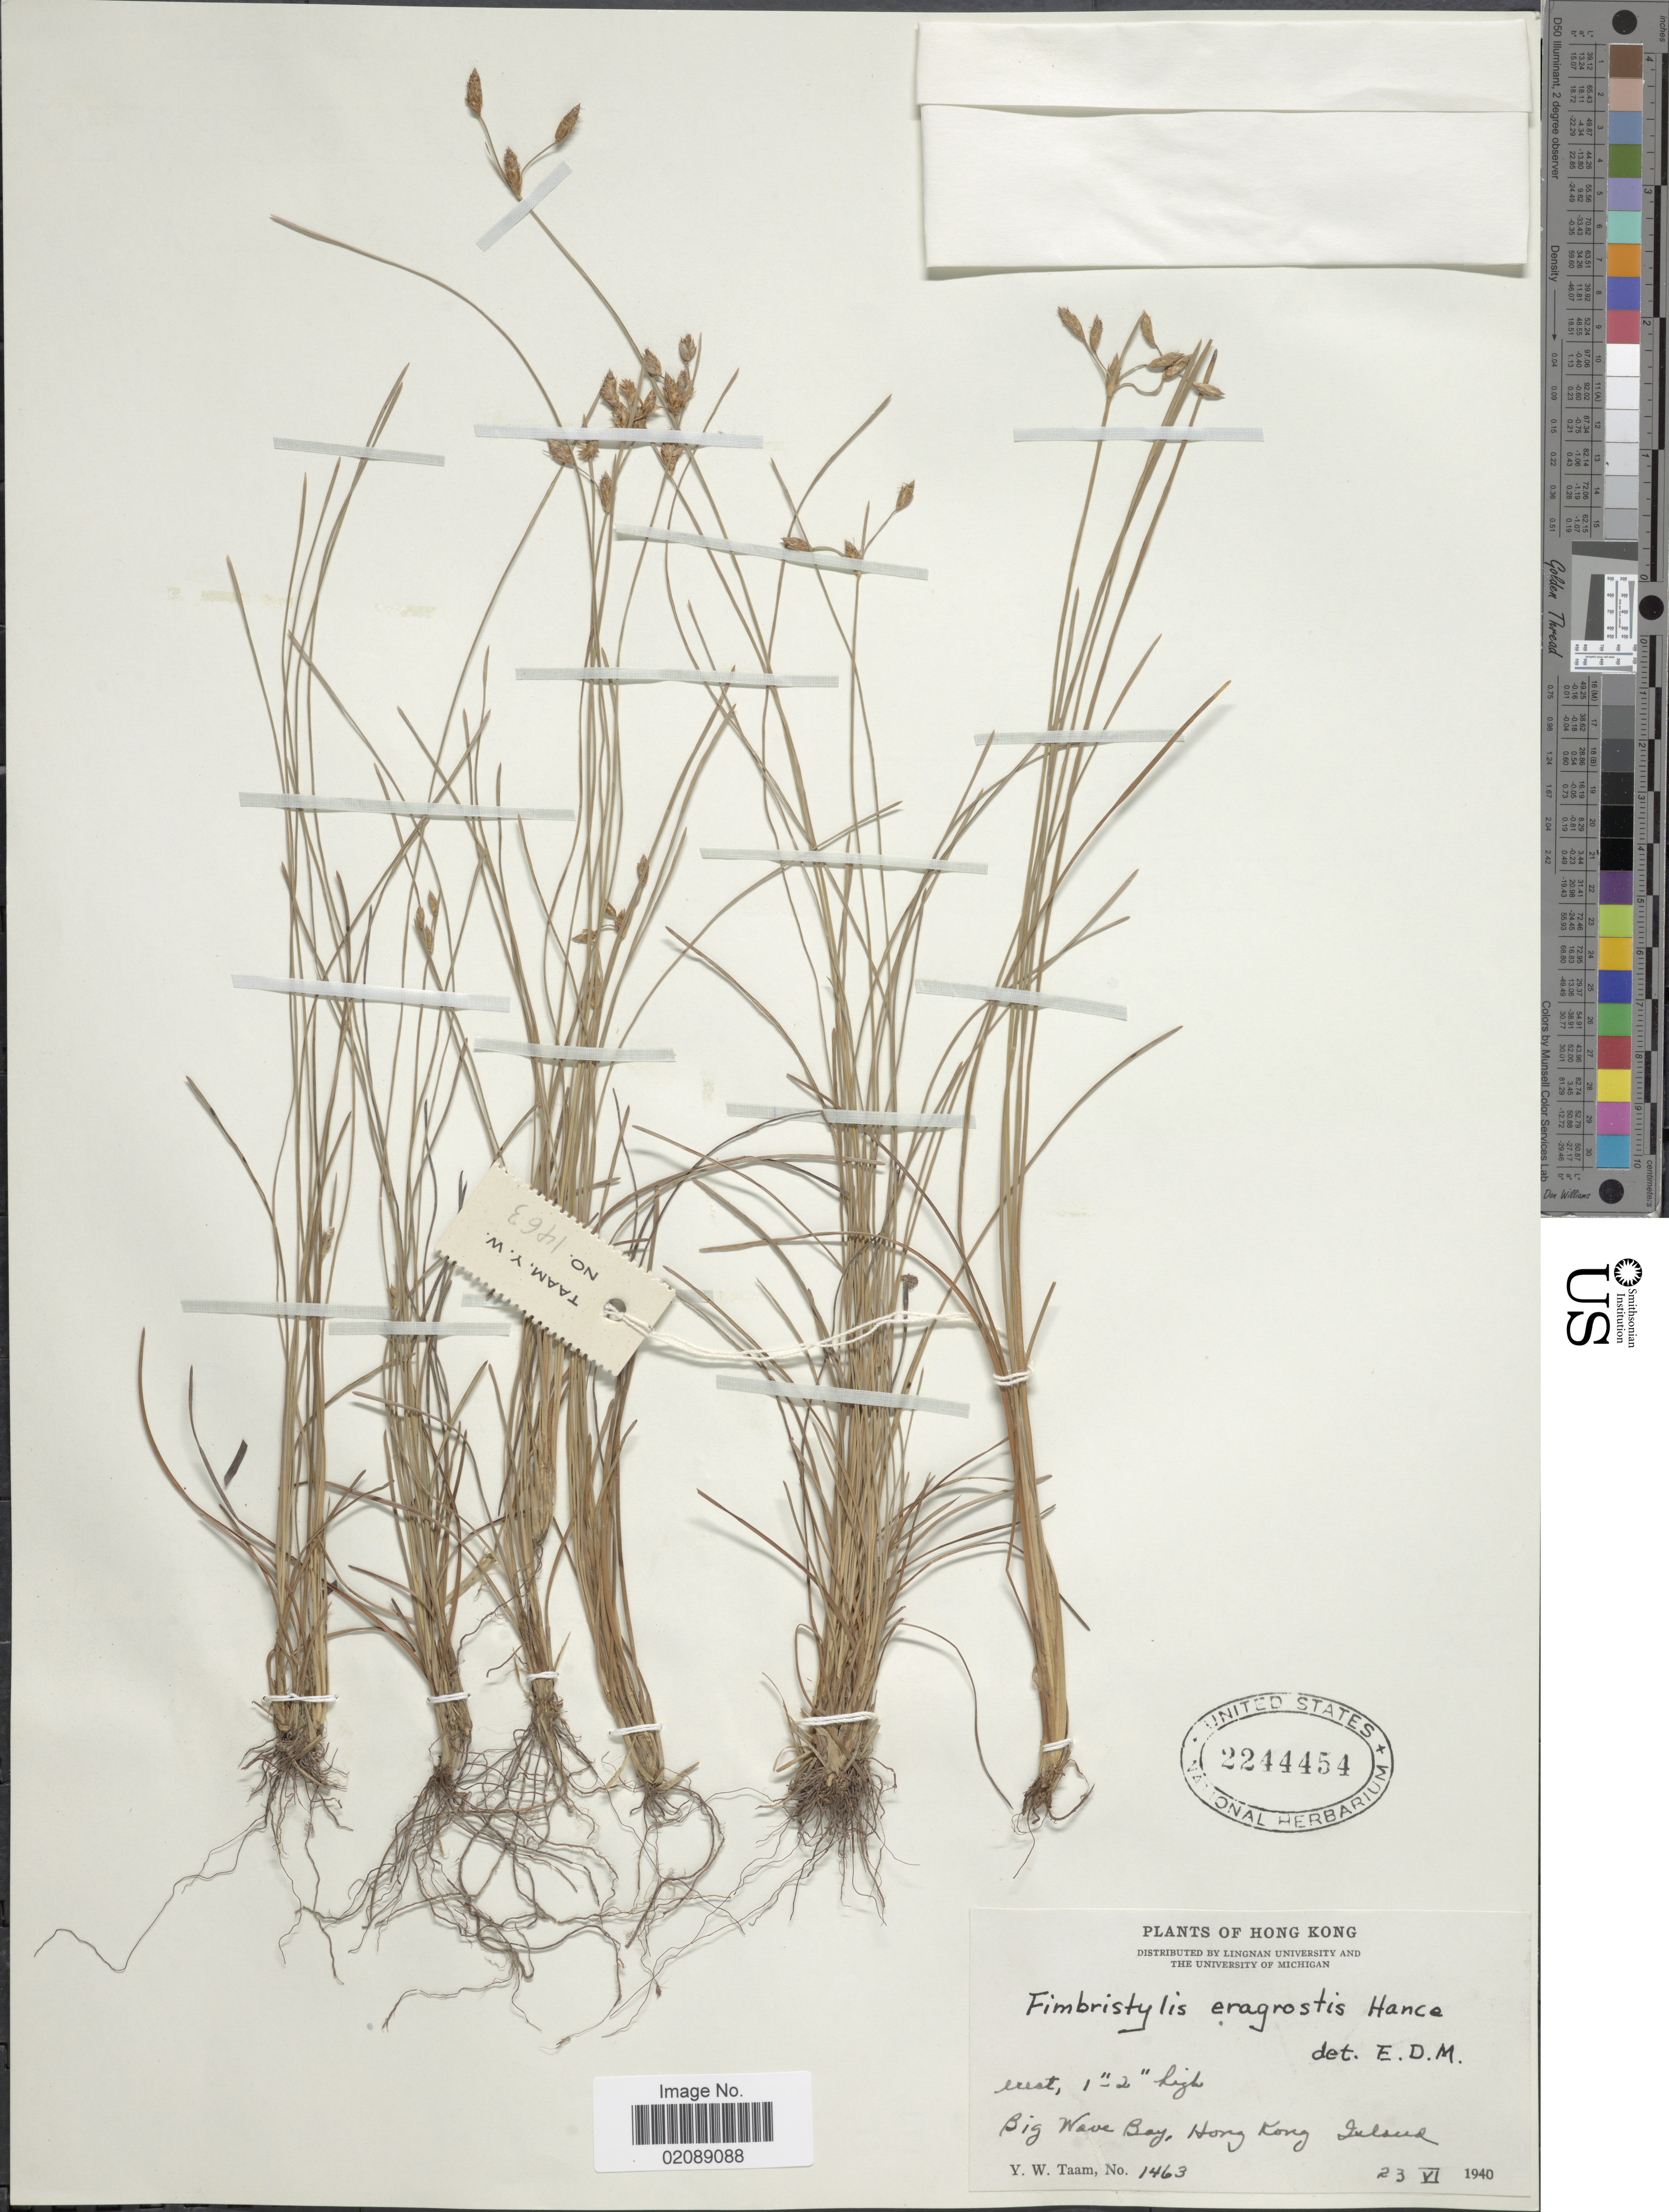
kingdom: Plantae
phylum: Tracheophyta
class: Liliopsida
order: Poales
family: Cyperaceae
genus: Fimbristylis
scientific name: Fimbristylis eragrostis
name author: (Nees) Hance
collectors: Y. W. Taam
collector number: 1463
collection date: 1940-06-23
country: China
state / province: Hong Kong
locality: Big Wave Bay, Hong Kong Island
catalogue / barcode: US 2244454